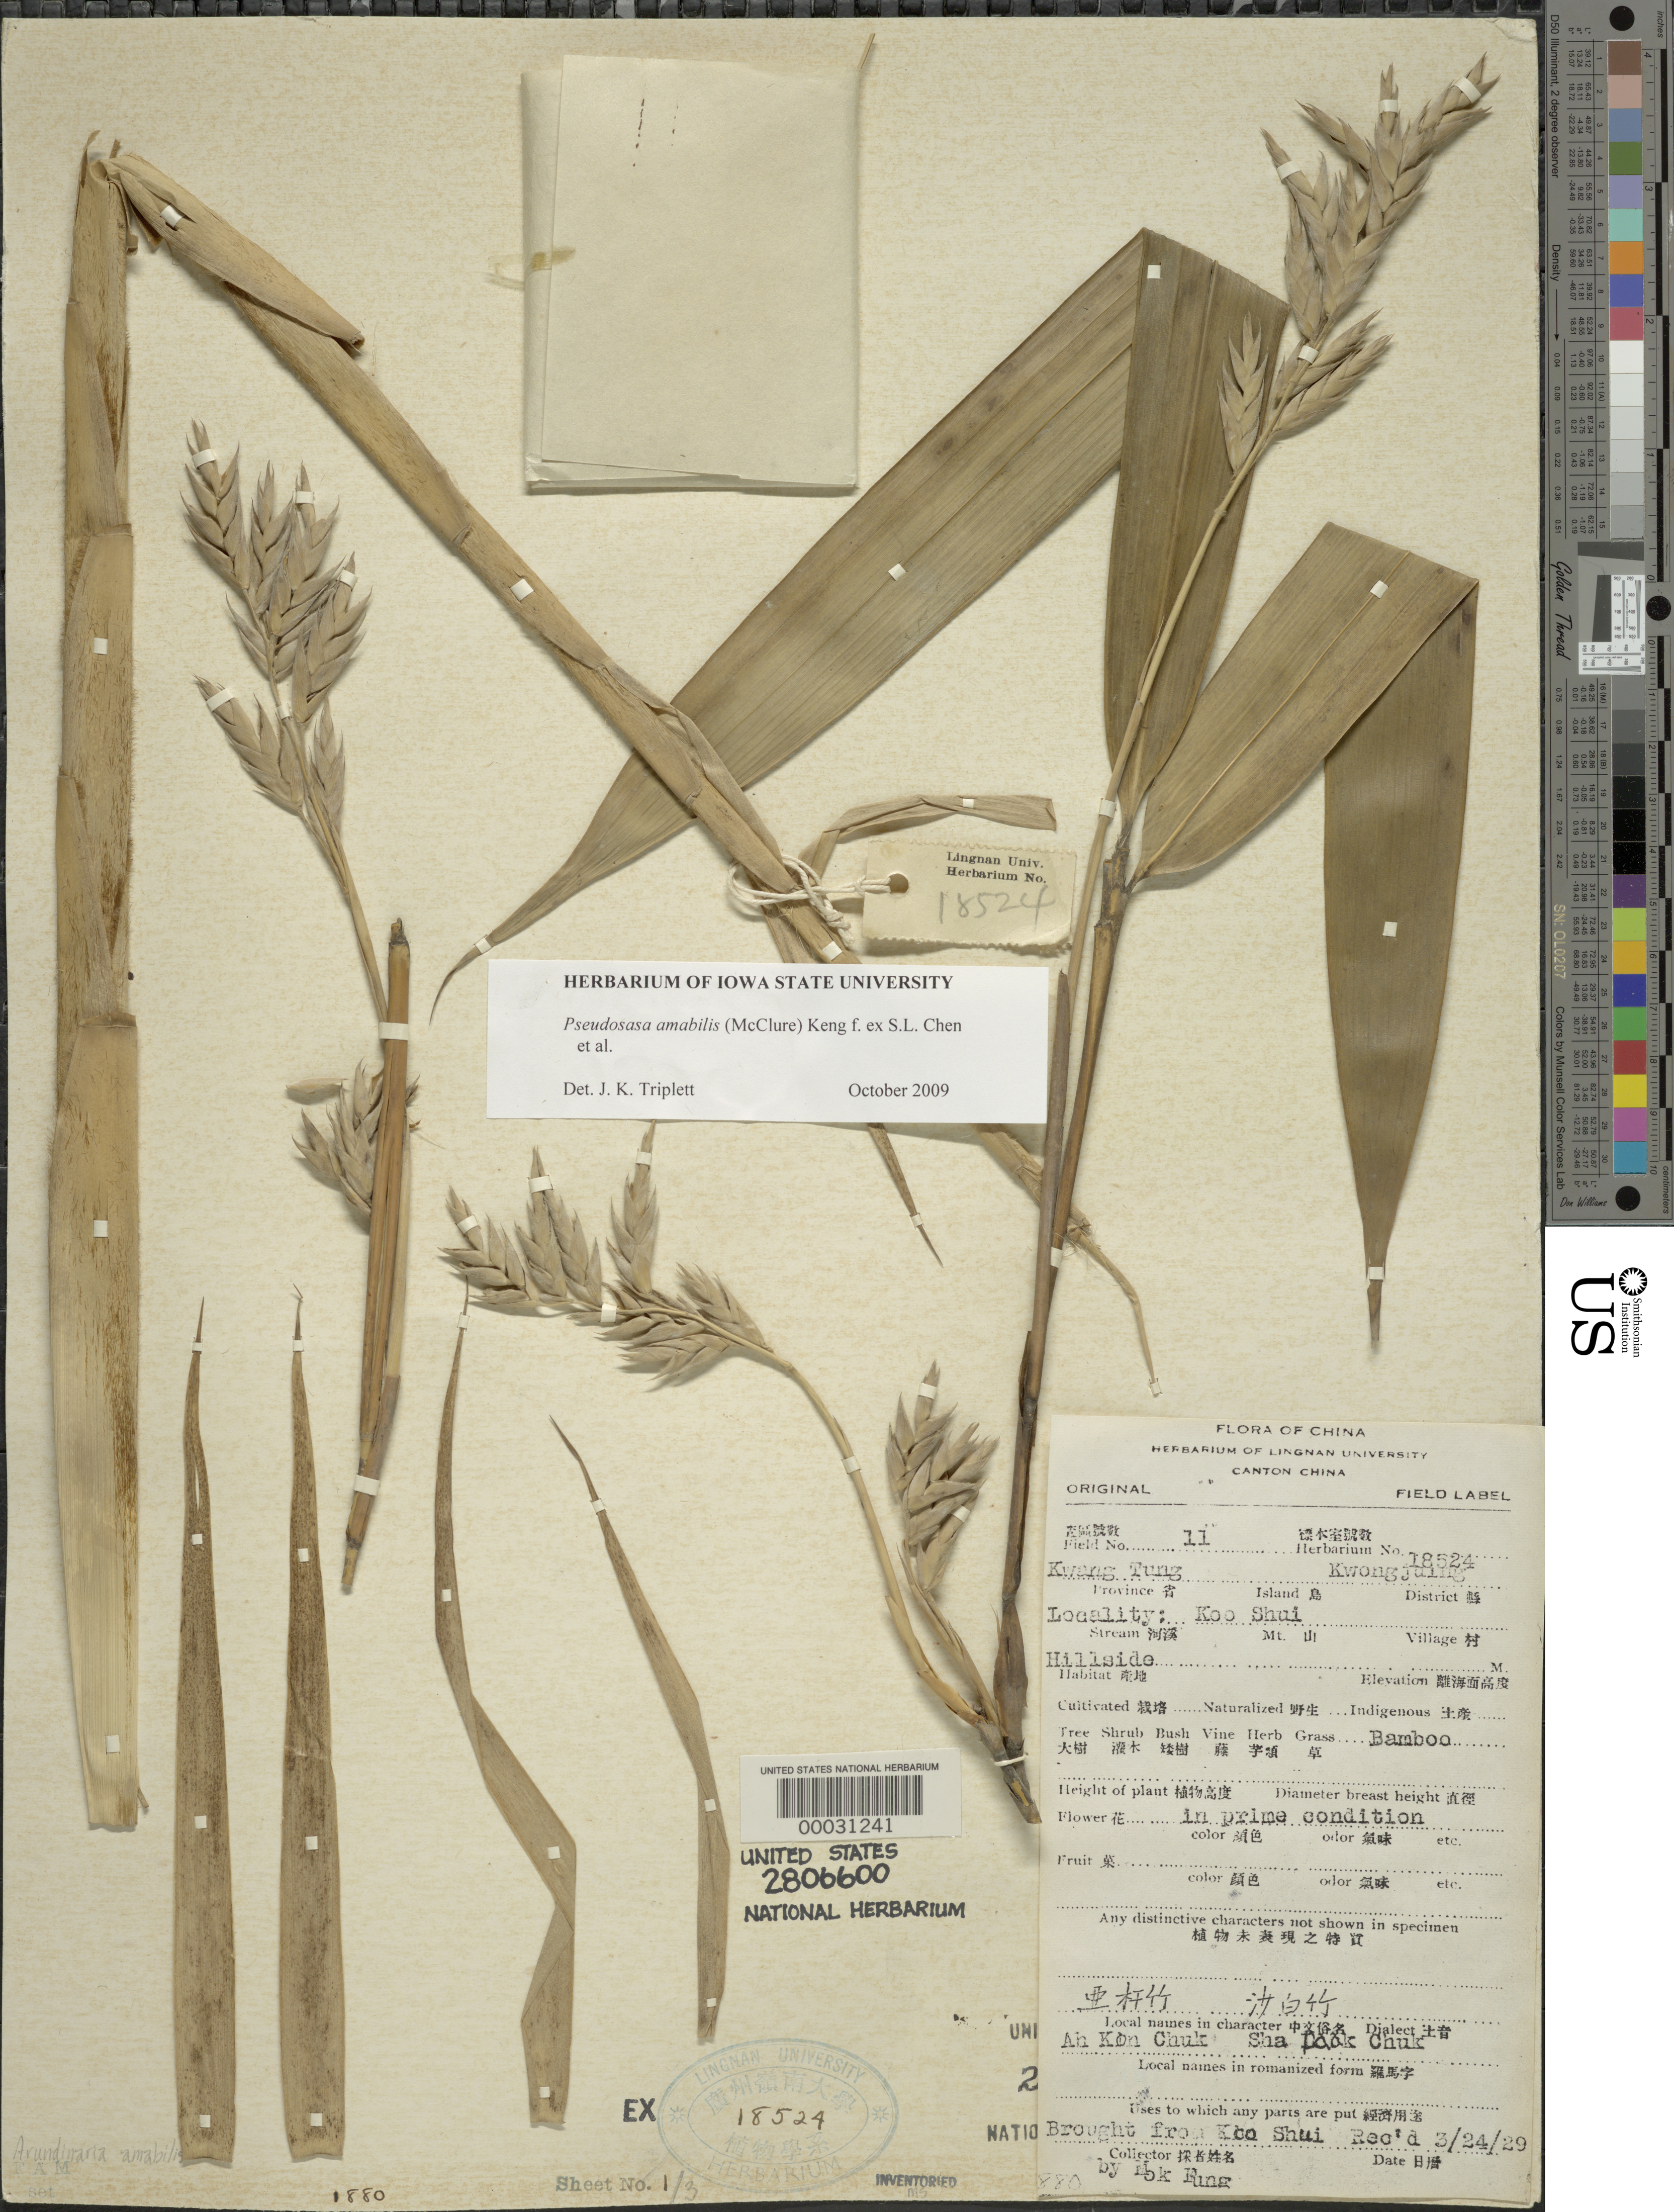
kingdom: Plantae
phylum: Tracheophyta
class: Liliopsida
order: Poales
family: Poaceae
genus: Pseudosasa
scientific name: Pseudosasa amabilis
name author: (McClure) Keng f.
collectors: R. Mok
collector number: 11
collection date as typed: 24 Mar 1929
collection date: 1929-03-24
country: China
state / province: Guangdong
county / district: Kwongjuing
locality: Koo shui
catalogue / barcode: US 2806600